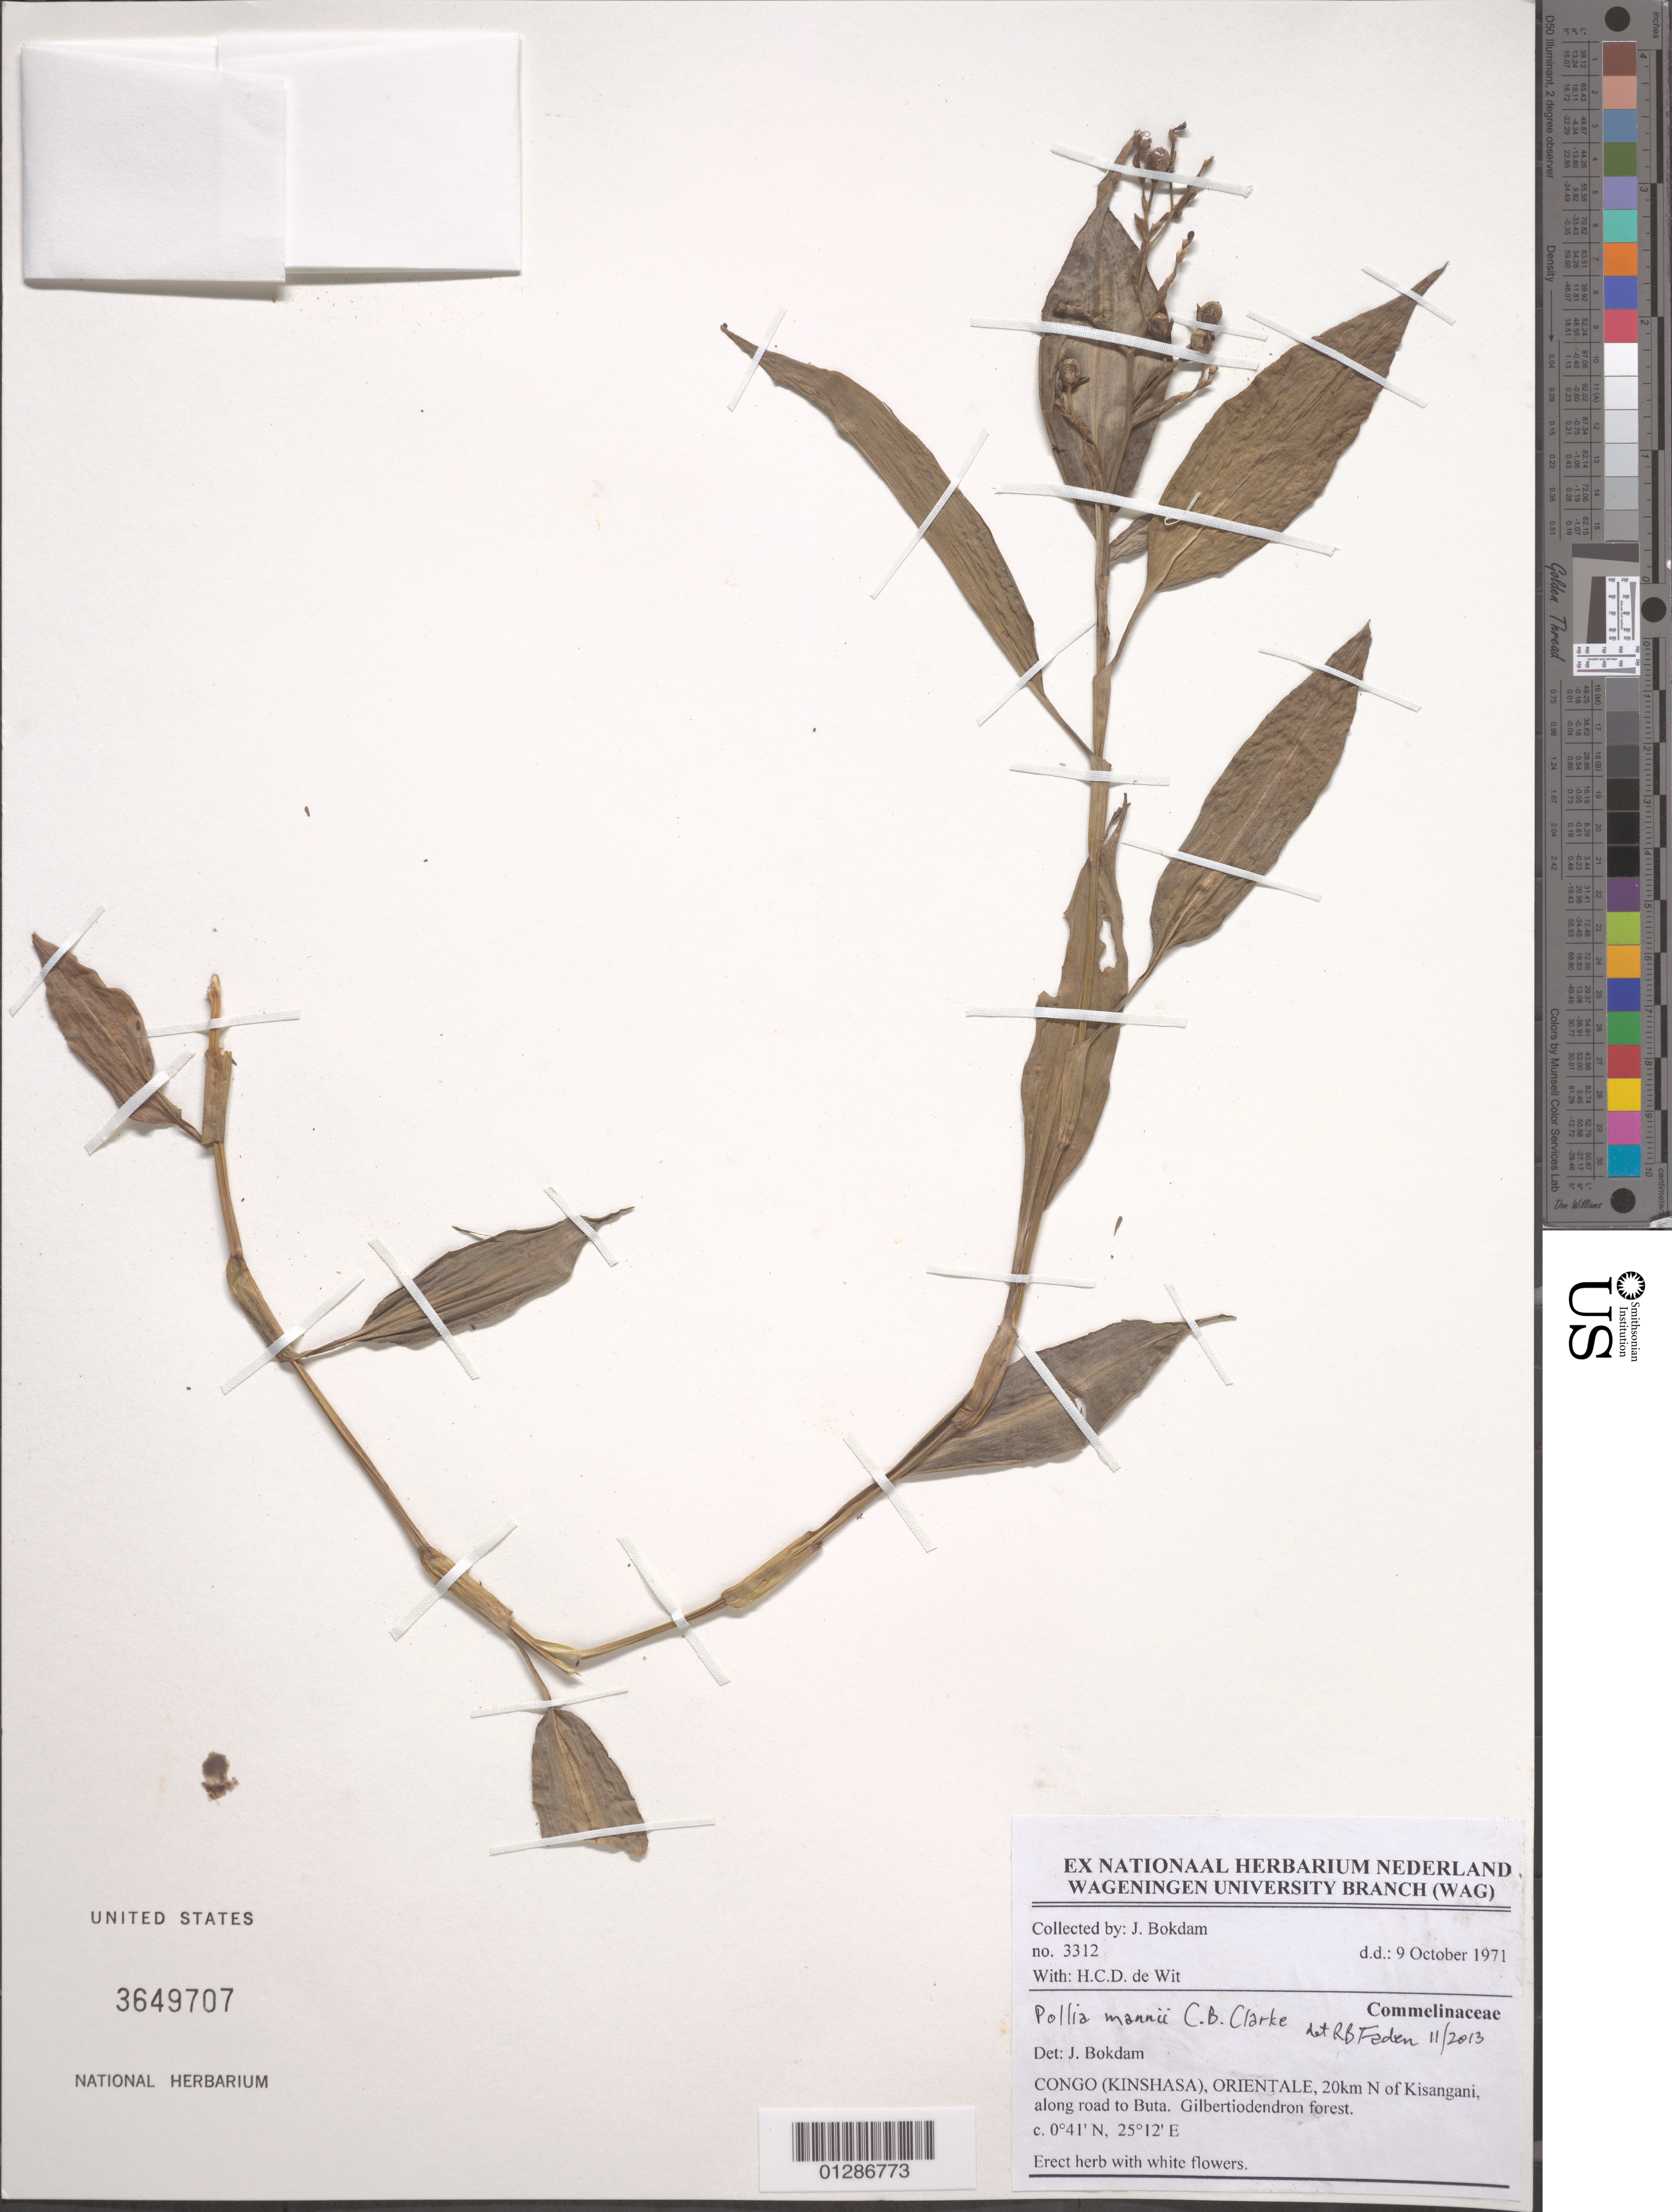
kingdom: Plantae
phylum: Tracheophyta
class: Liliopsida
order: Commelinales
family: Commelinaceae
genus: Pollia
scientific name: Pollia mannii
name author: C.B. Clarke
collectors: J. Bokdam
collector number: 3312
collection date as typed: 9 Oct 1971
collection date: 1971-10-09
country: Congo, Democratic Republic of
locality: Orientale, 20 km N of Kisangani, along road to Buta. Gilbertiodendron forest.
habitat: Erect herb.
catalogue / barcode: US 3649707